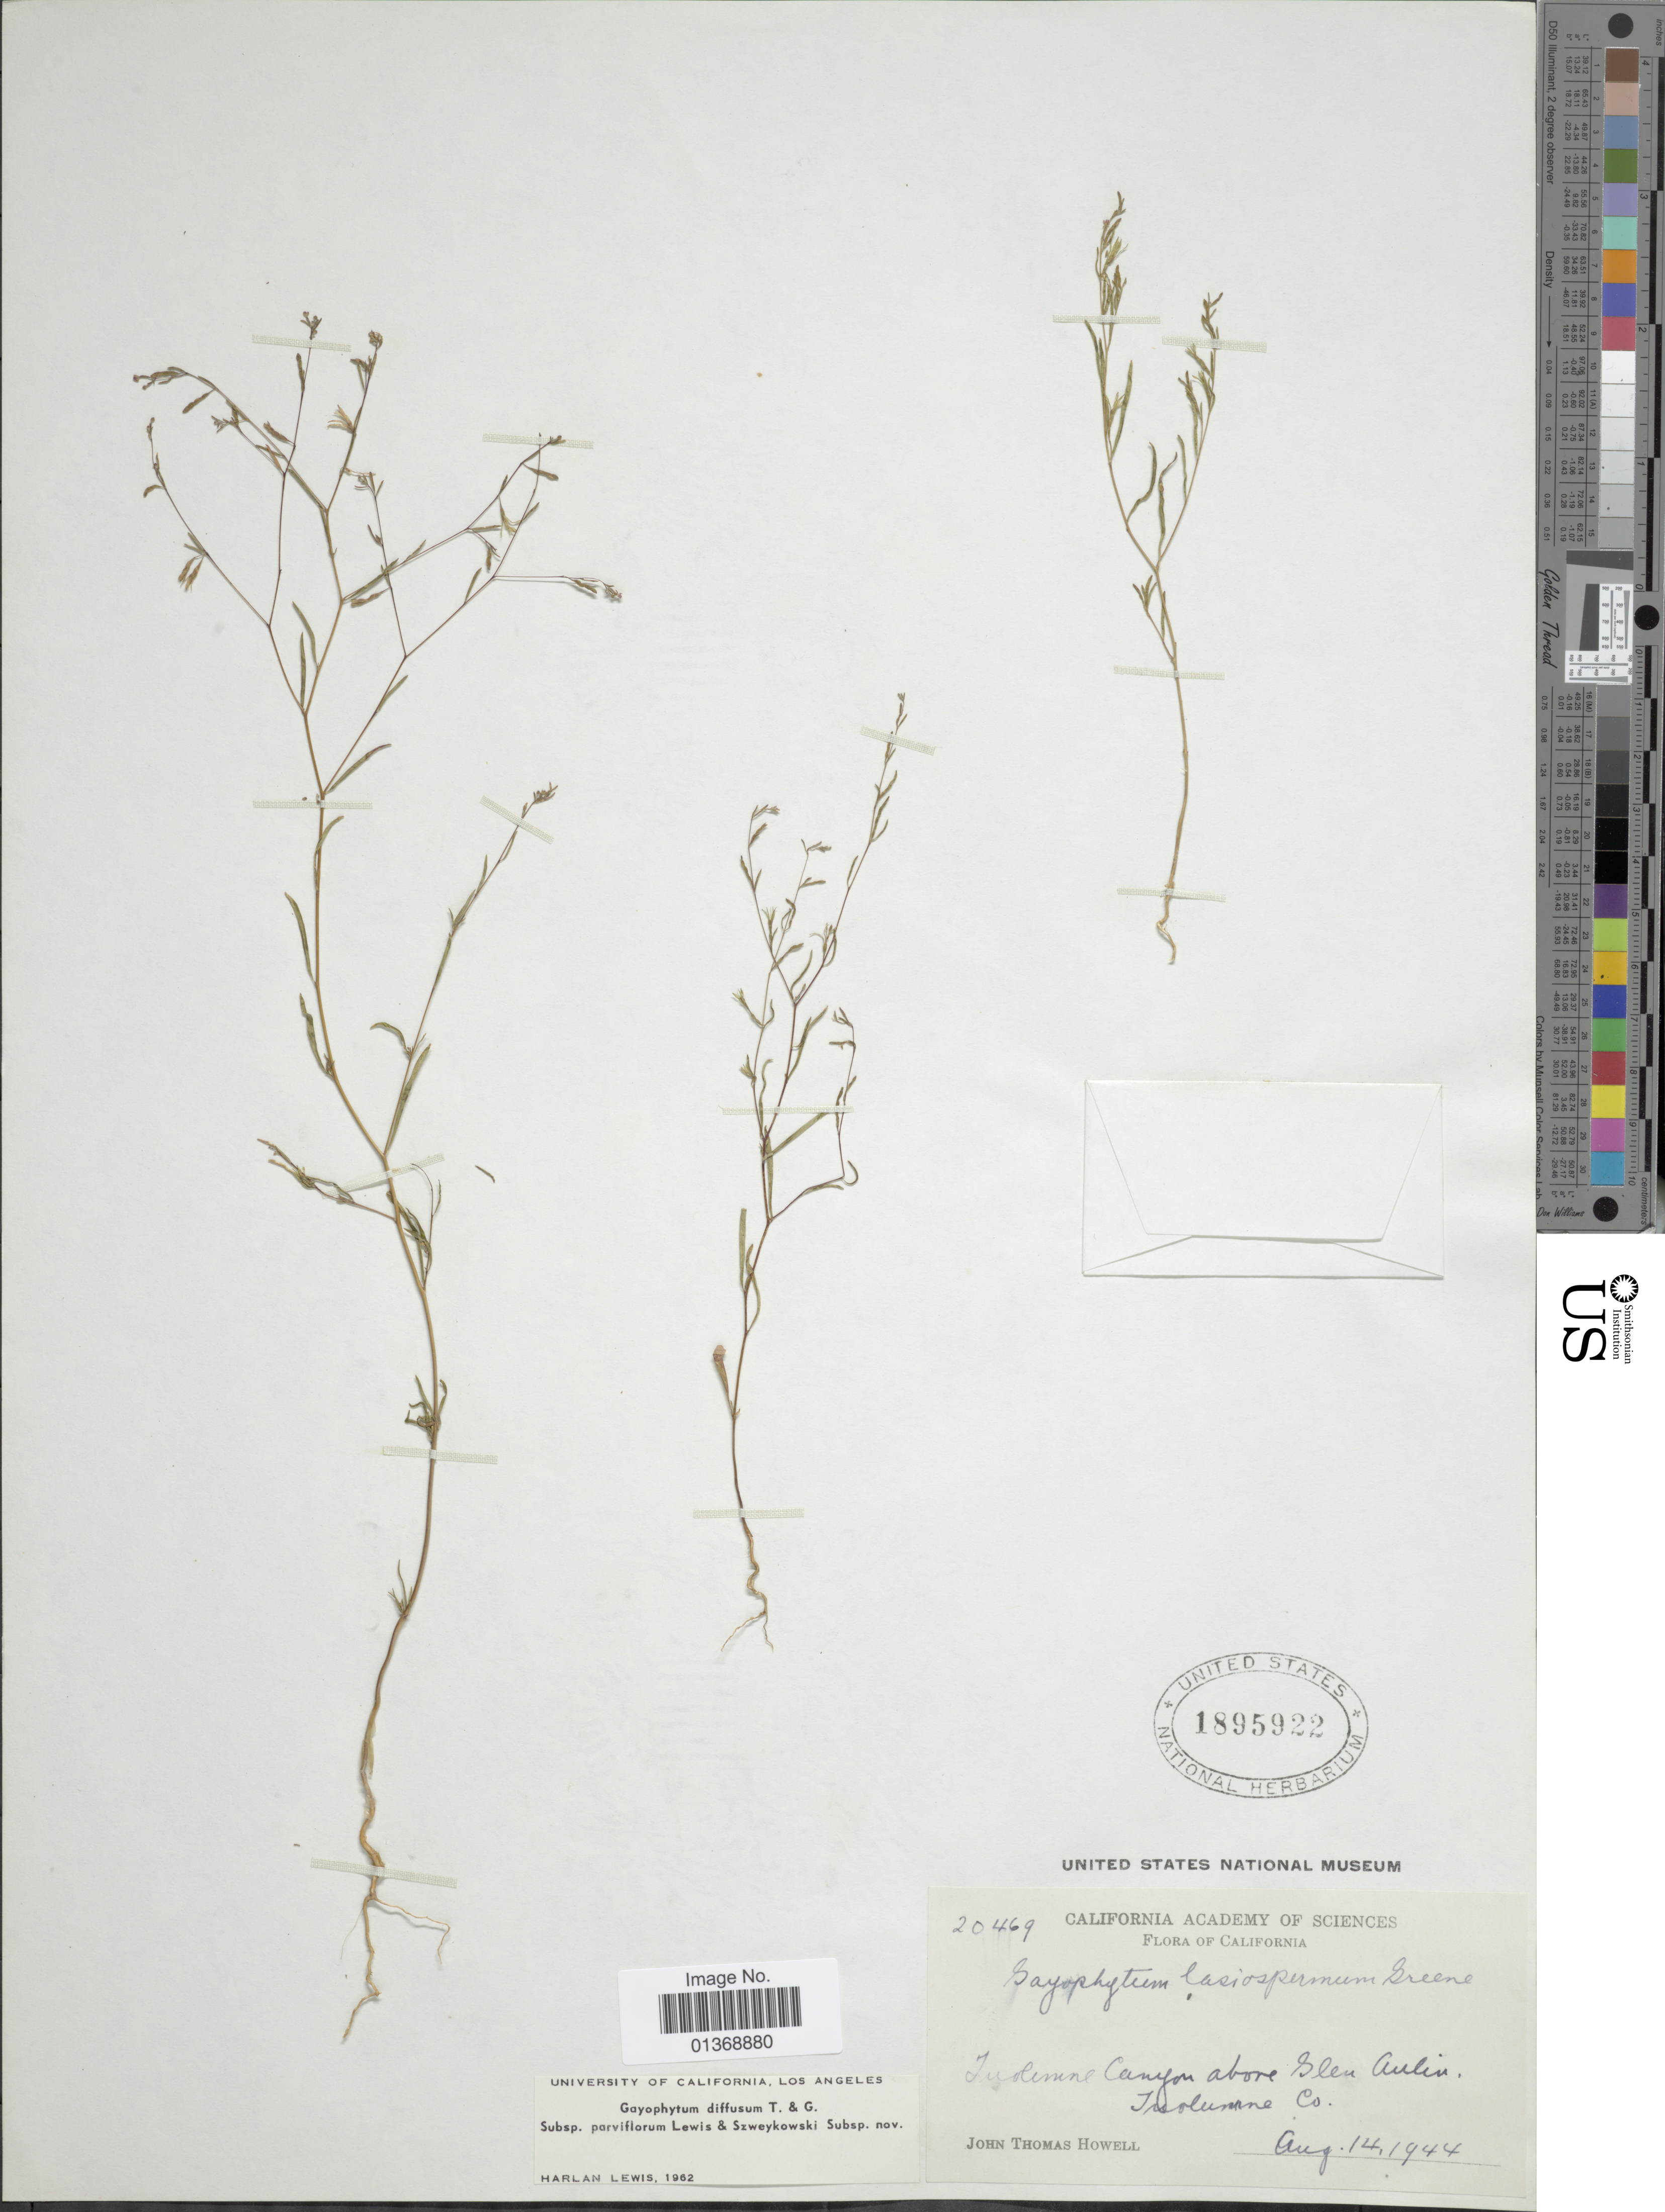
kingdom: Plantae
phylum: Tracheophyta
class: Magnoliopsida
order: Myrtales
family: Onagraceae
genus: Gayophytum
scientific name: Gayophytum diffusum subsp. parviflorum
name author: F. H. Lewis & Szweyk.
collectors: J. T. Howell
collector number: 20469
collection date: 1944-08-14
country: United States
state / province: California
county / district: Tuolumne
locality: Tuolumne Canyon above Bleu Aulin Tuolumne Co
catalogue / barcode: US 1895922